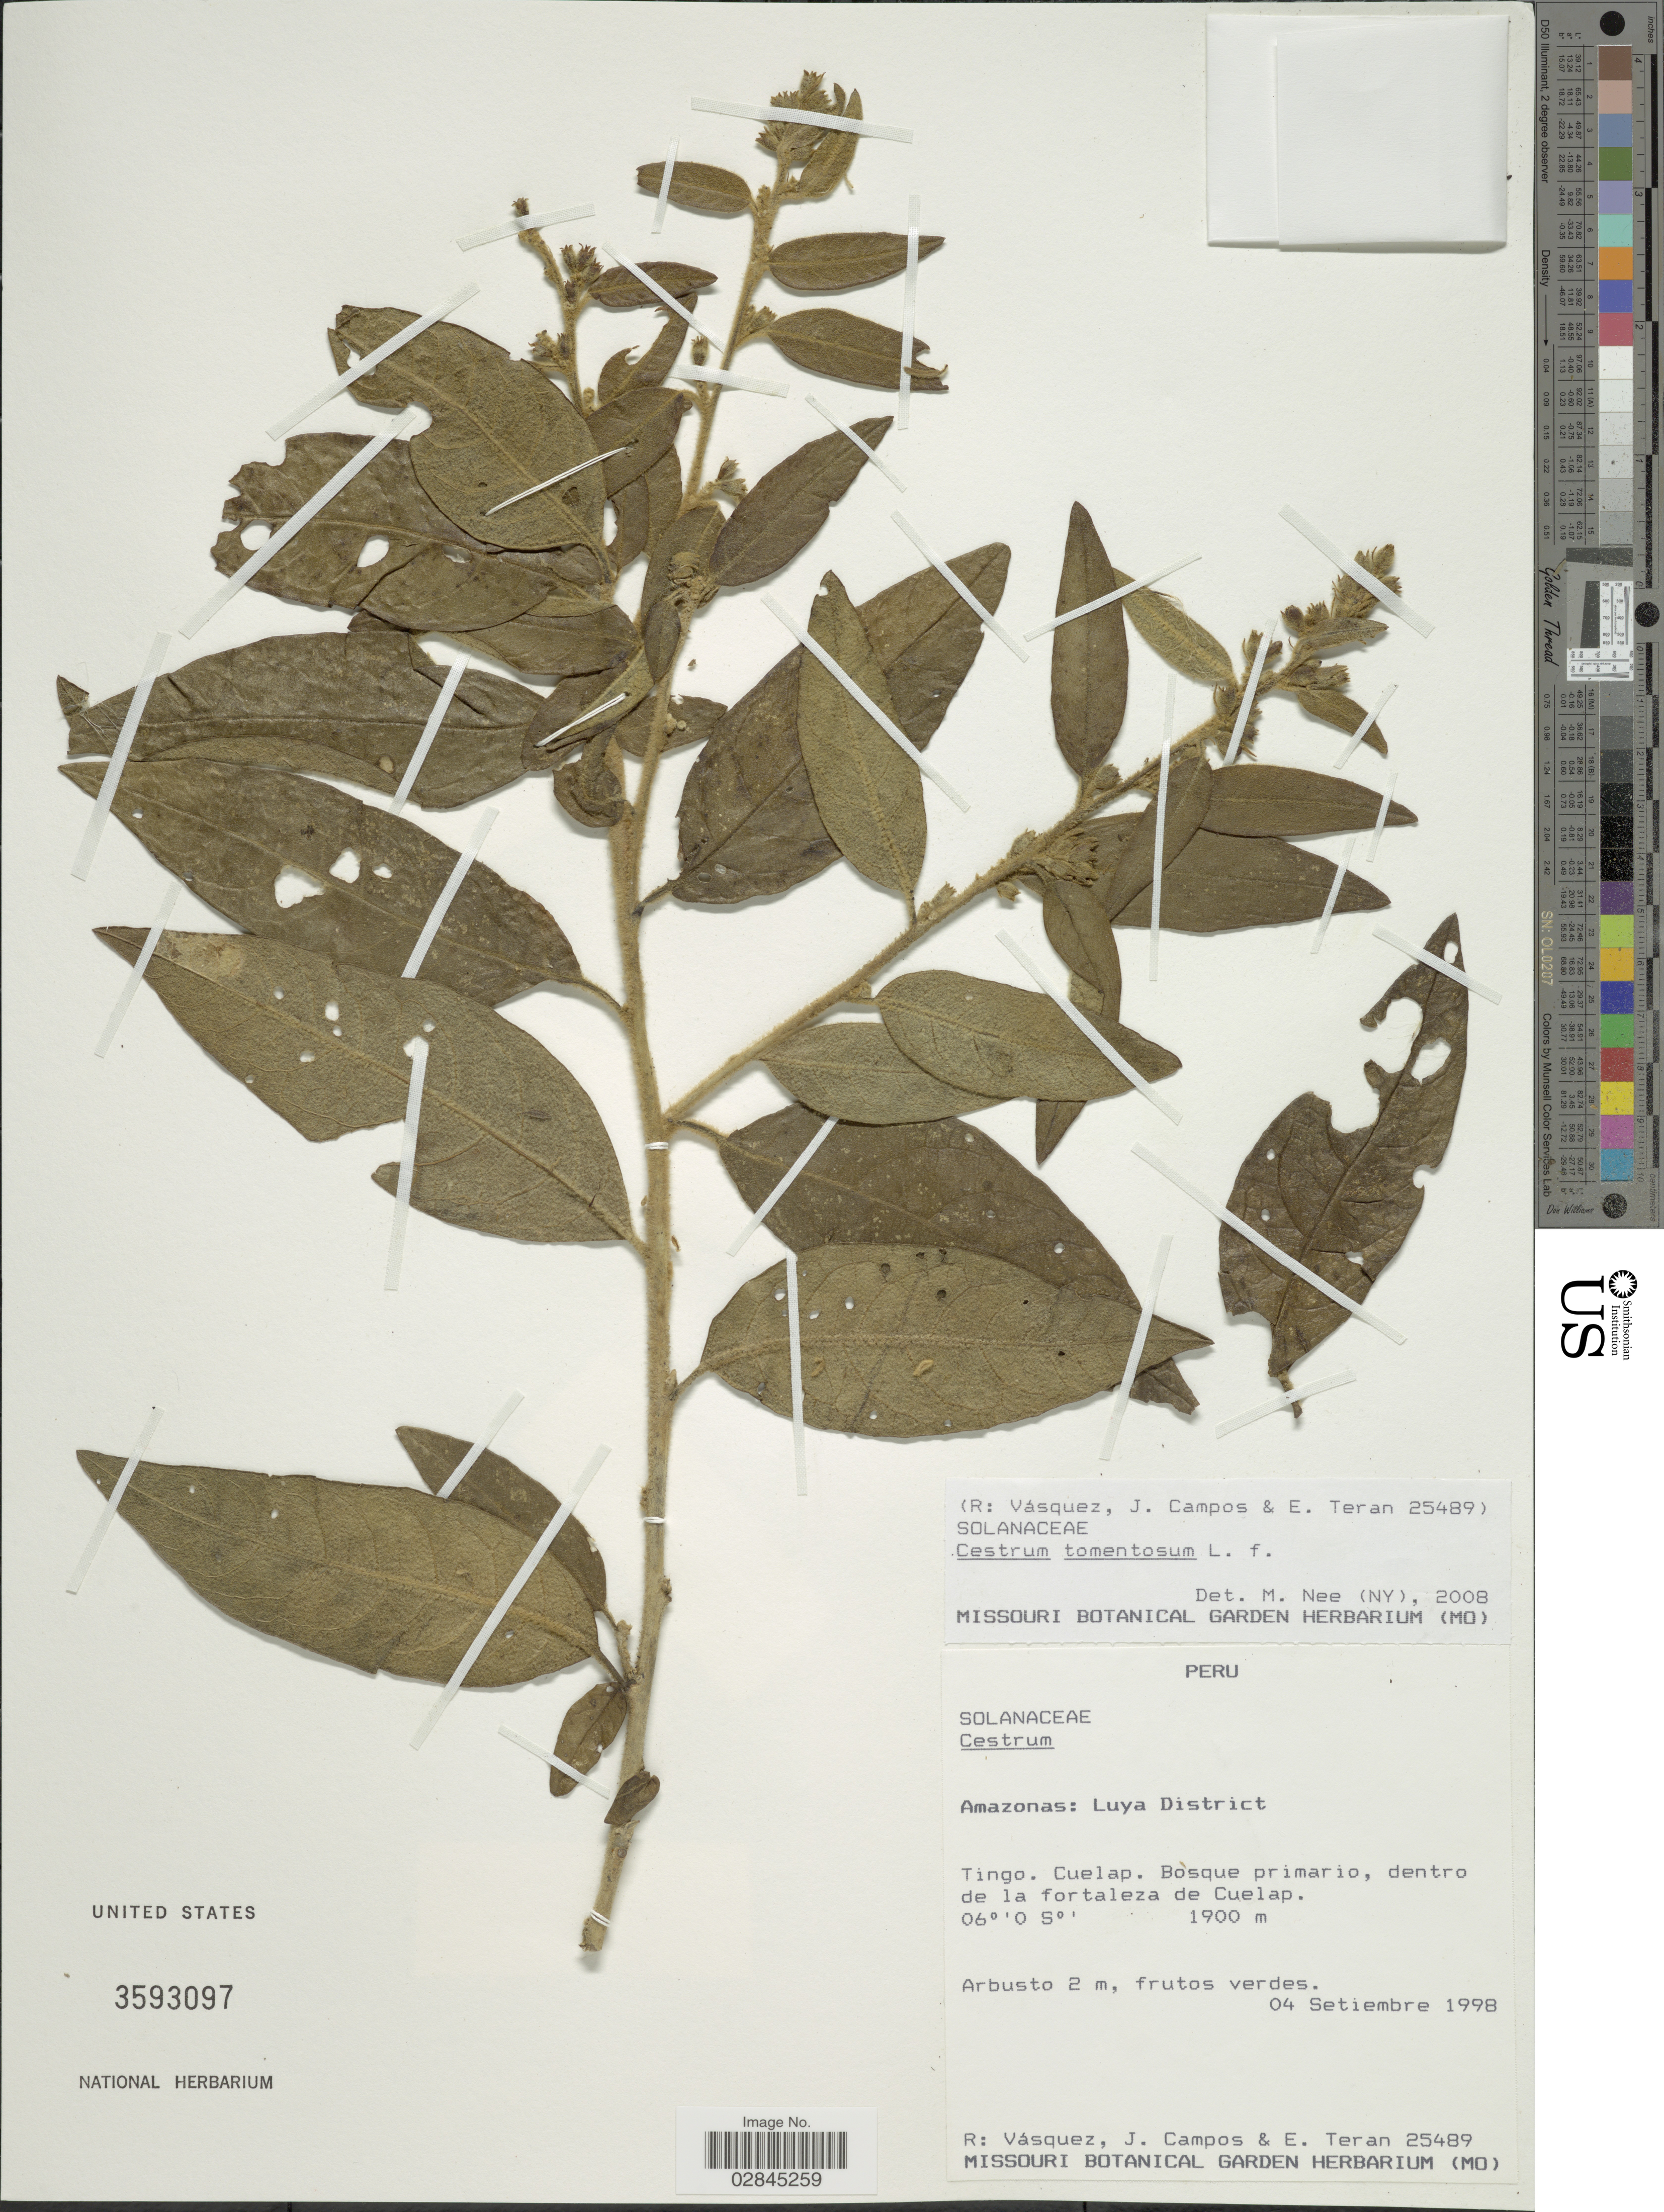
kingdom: Plantae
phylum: Tracheophyta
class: Magnoliopsida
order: Solanales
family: Solanaceae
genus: Cestrum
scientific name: Cestrum tomentosum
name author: L. f.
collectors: R. Vásquez, J. Campos & E. Teran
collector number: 25489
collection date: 1998-09-04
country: Peru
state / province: Amazonas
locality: Luya District. Tingo. Cuelap. Bosque primario, dentro de la fortaleza de Cuelap.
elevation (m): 1900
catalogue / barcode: US 3593097